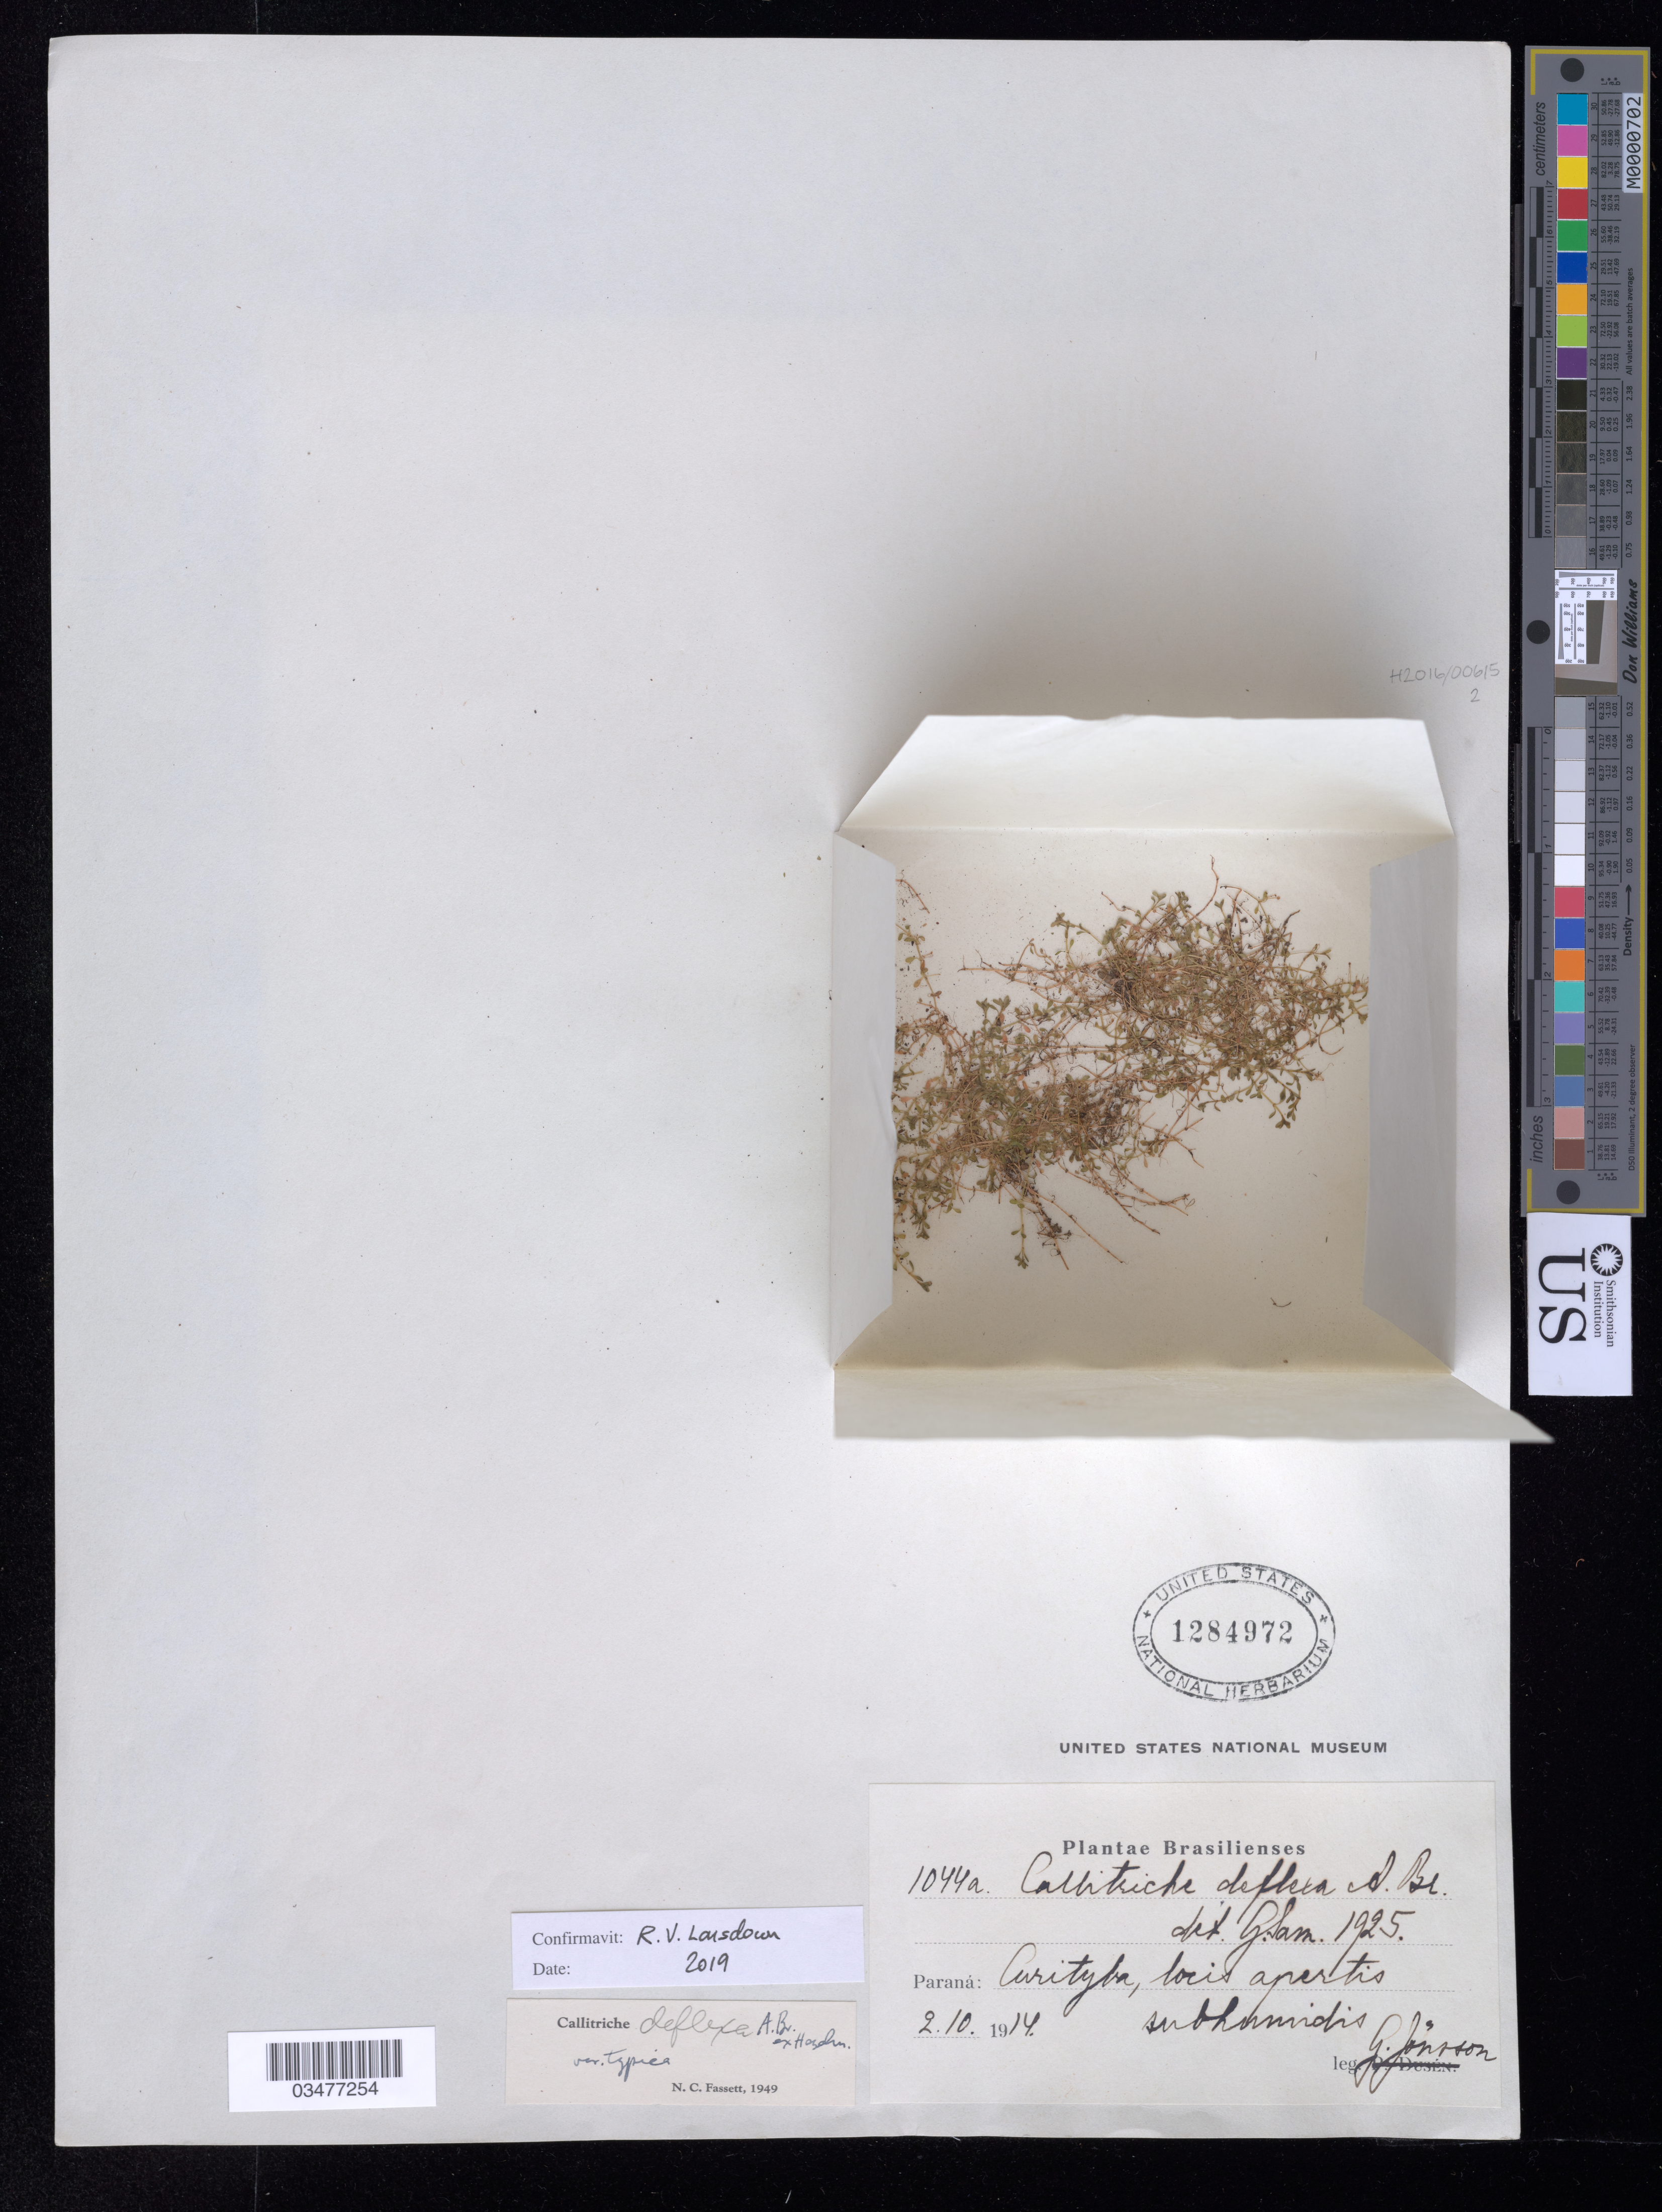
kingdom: Plantae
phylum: Tracheophyta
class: Magnoliopsida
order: Lamiales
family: Plantaginaceae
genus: Callitriche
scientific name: Callitriche deflexa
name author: A. Braun ex Hegelm.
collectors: G. Johnson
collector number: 1044a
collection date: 1914-10-02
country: Brazil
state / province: Paraná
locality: Curityba, locis apertis subhumidis.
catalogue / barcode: US 1284972